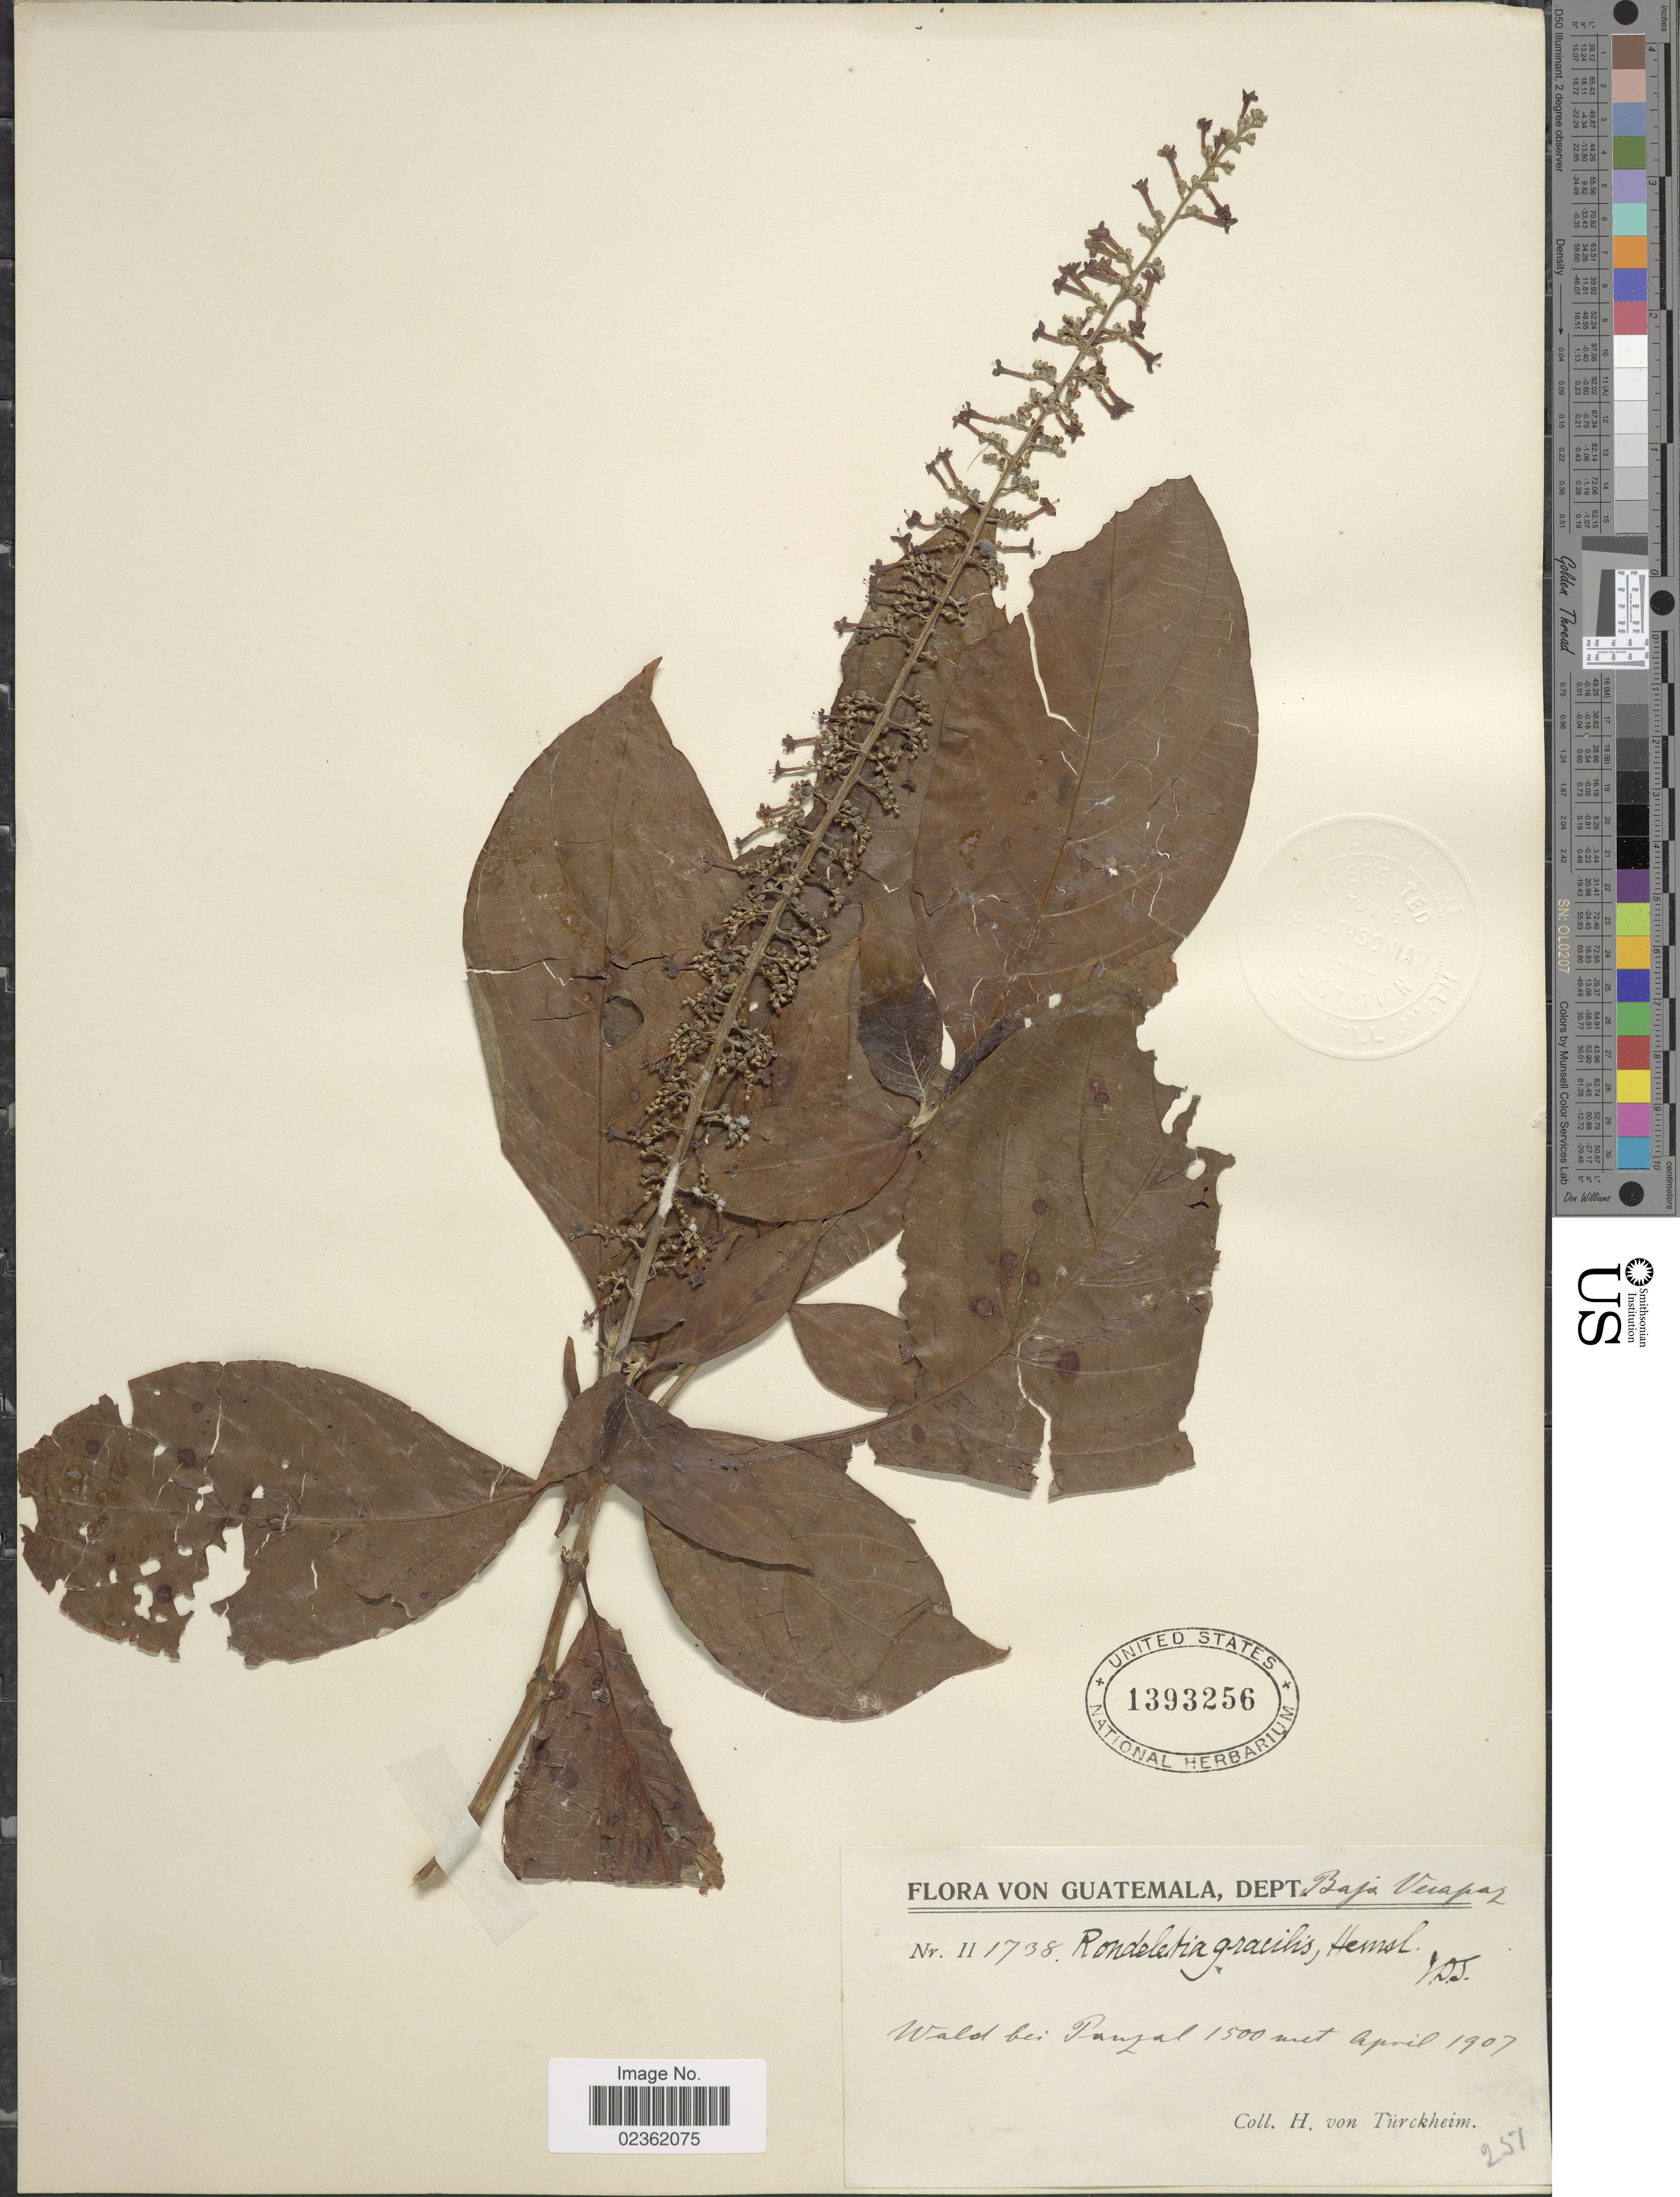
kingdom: Plantae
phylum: Tracheophyta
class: Magnoliopsida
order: Gentianales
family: Rubiaceae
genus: Rondeletia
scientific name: Rondeletia gracilis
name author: Hemsl.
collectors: H. von Türckheim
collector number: II 1738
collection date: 1907-04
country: Guatemala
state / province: Baja Verapaz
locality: Wald bei Panzal.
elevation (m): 1500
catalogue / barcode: US 1393256